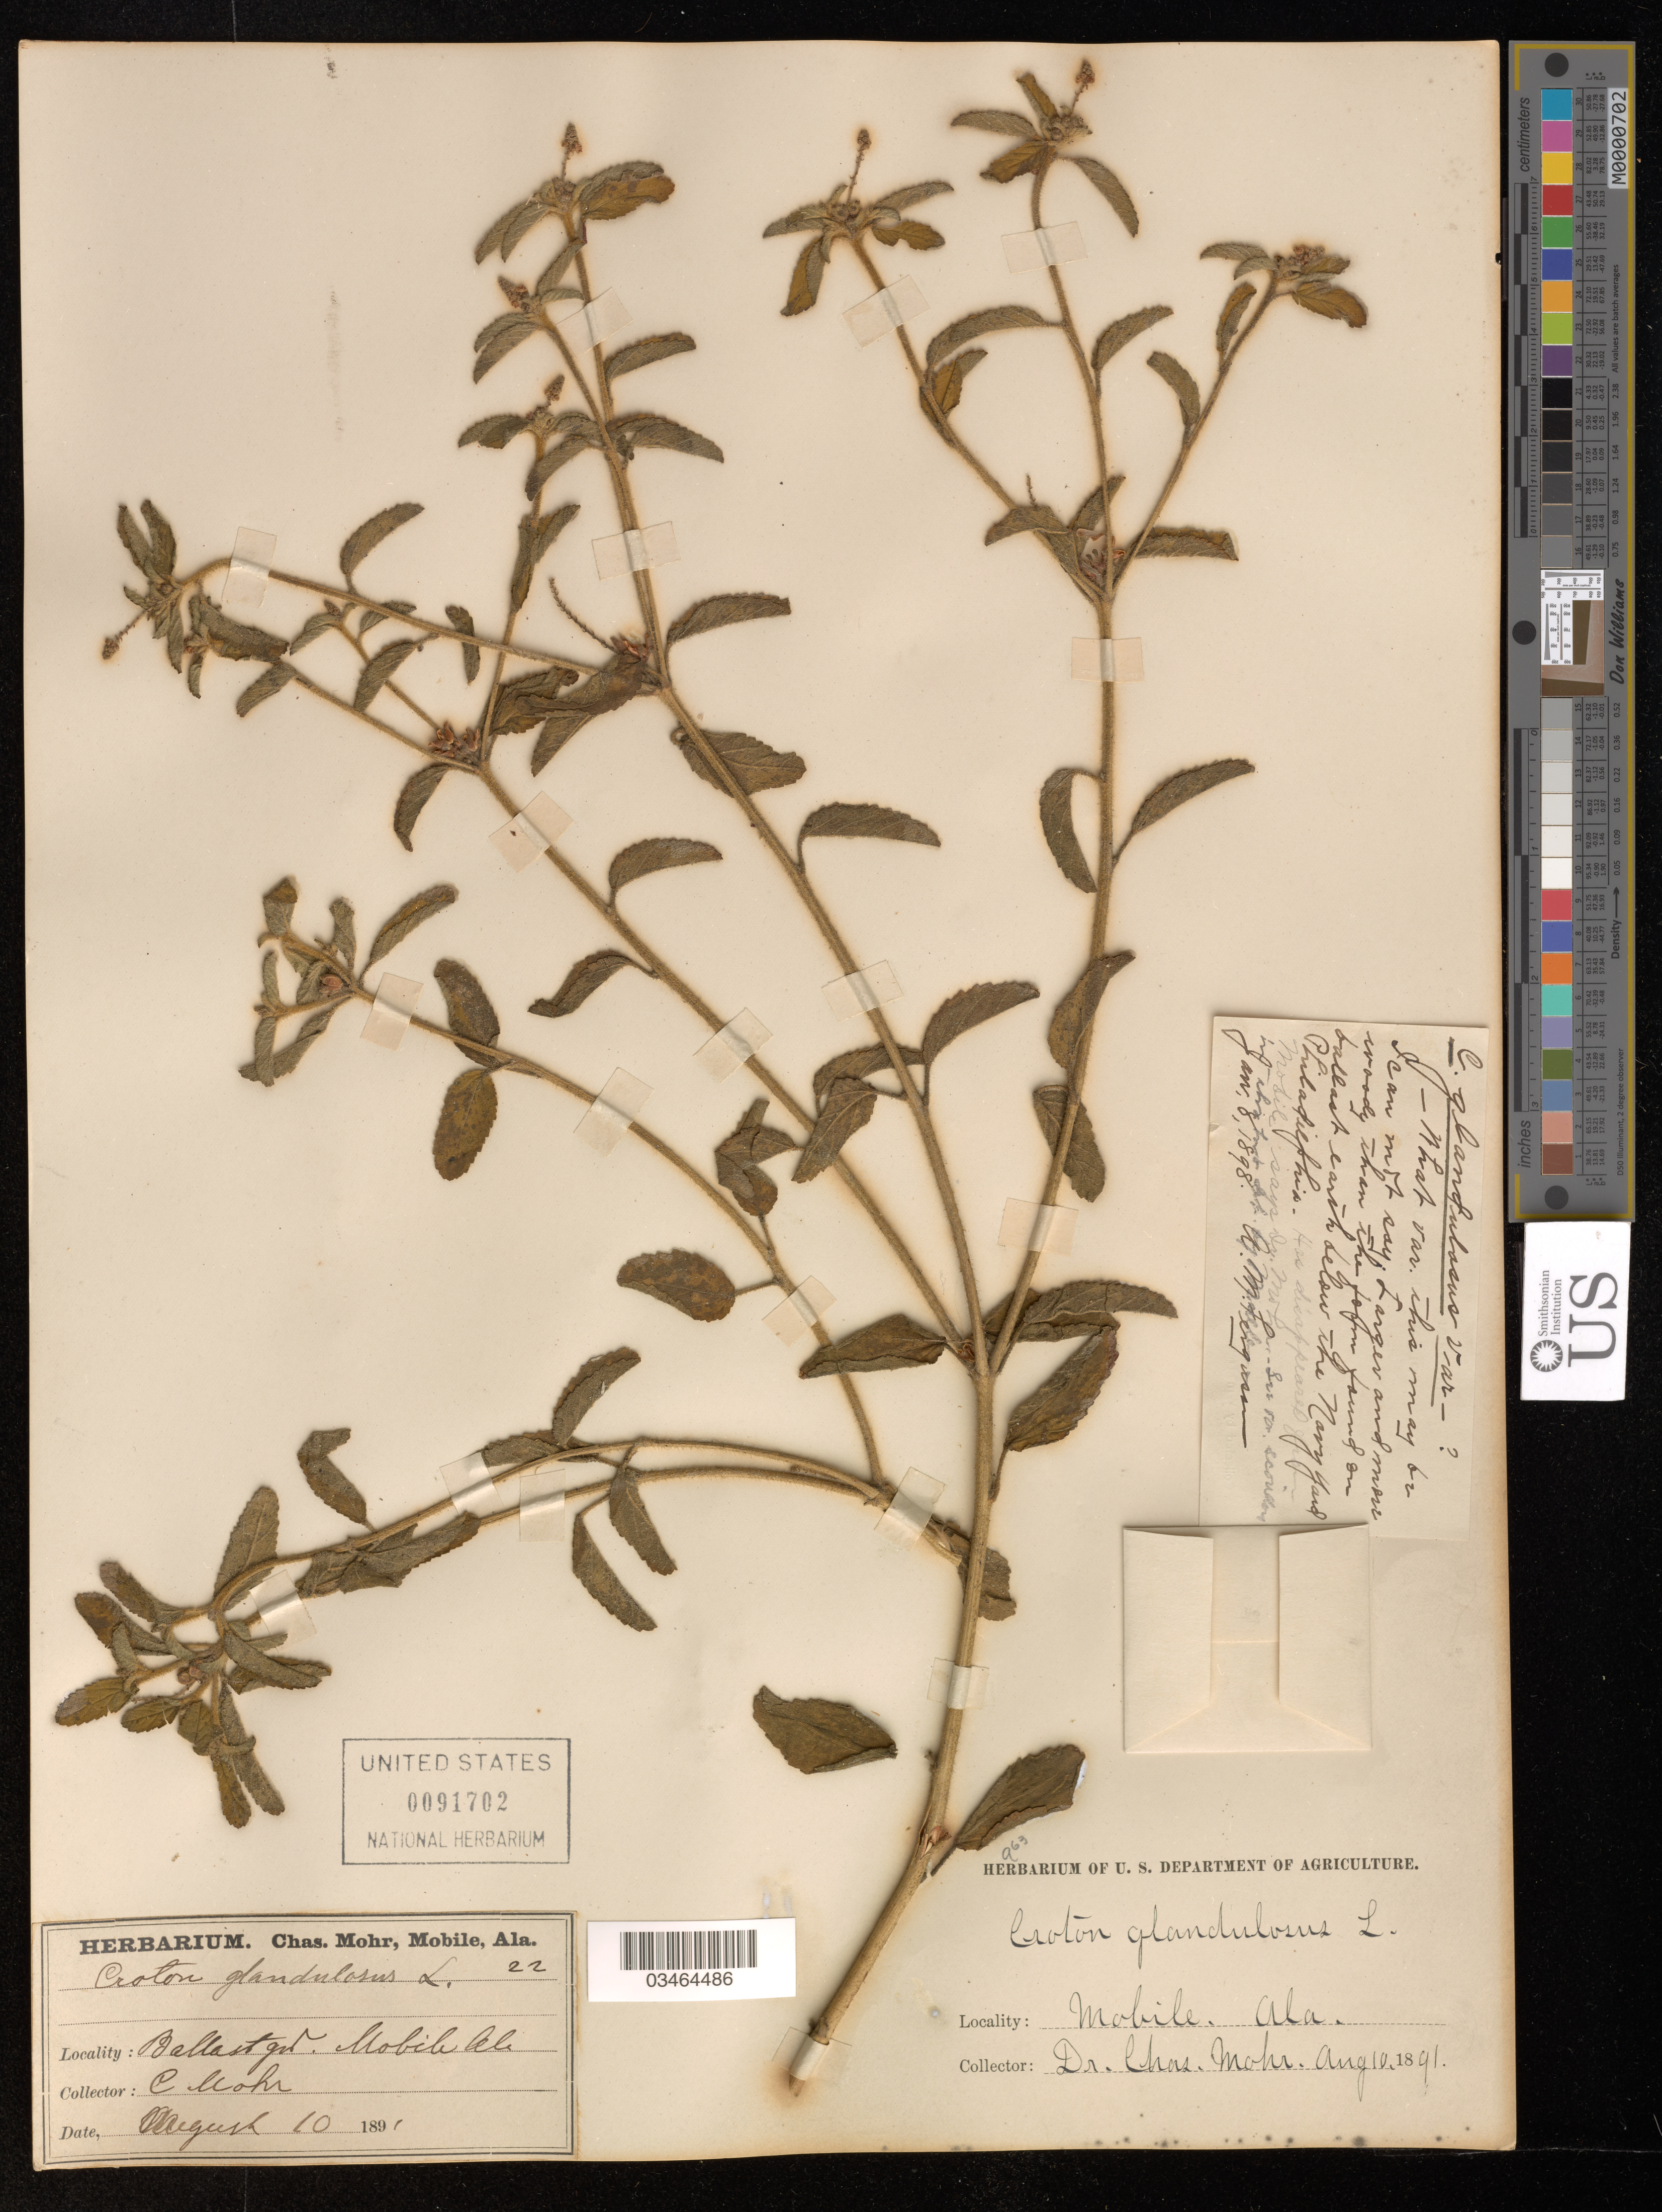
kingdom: Plantae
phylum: Tracheophyta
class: Magnoliopsida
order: Malpighiales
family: Euphorbiaceae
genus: Croton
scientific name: Croton glandulosus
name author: L.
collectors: C. Mohr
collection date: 1891-08-10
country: United States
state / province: Alabama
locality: Ballast gr.* Mobile.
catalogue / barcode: US 91702